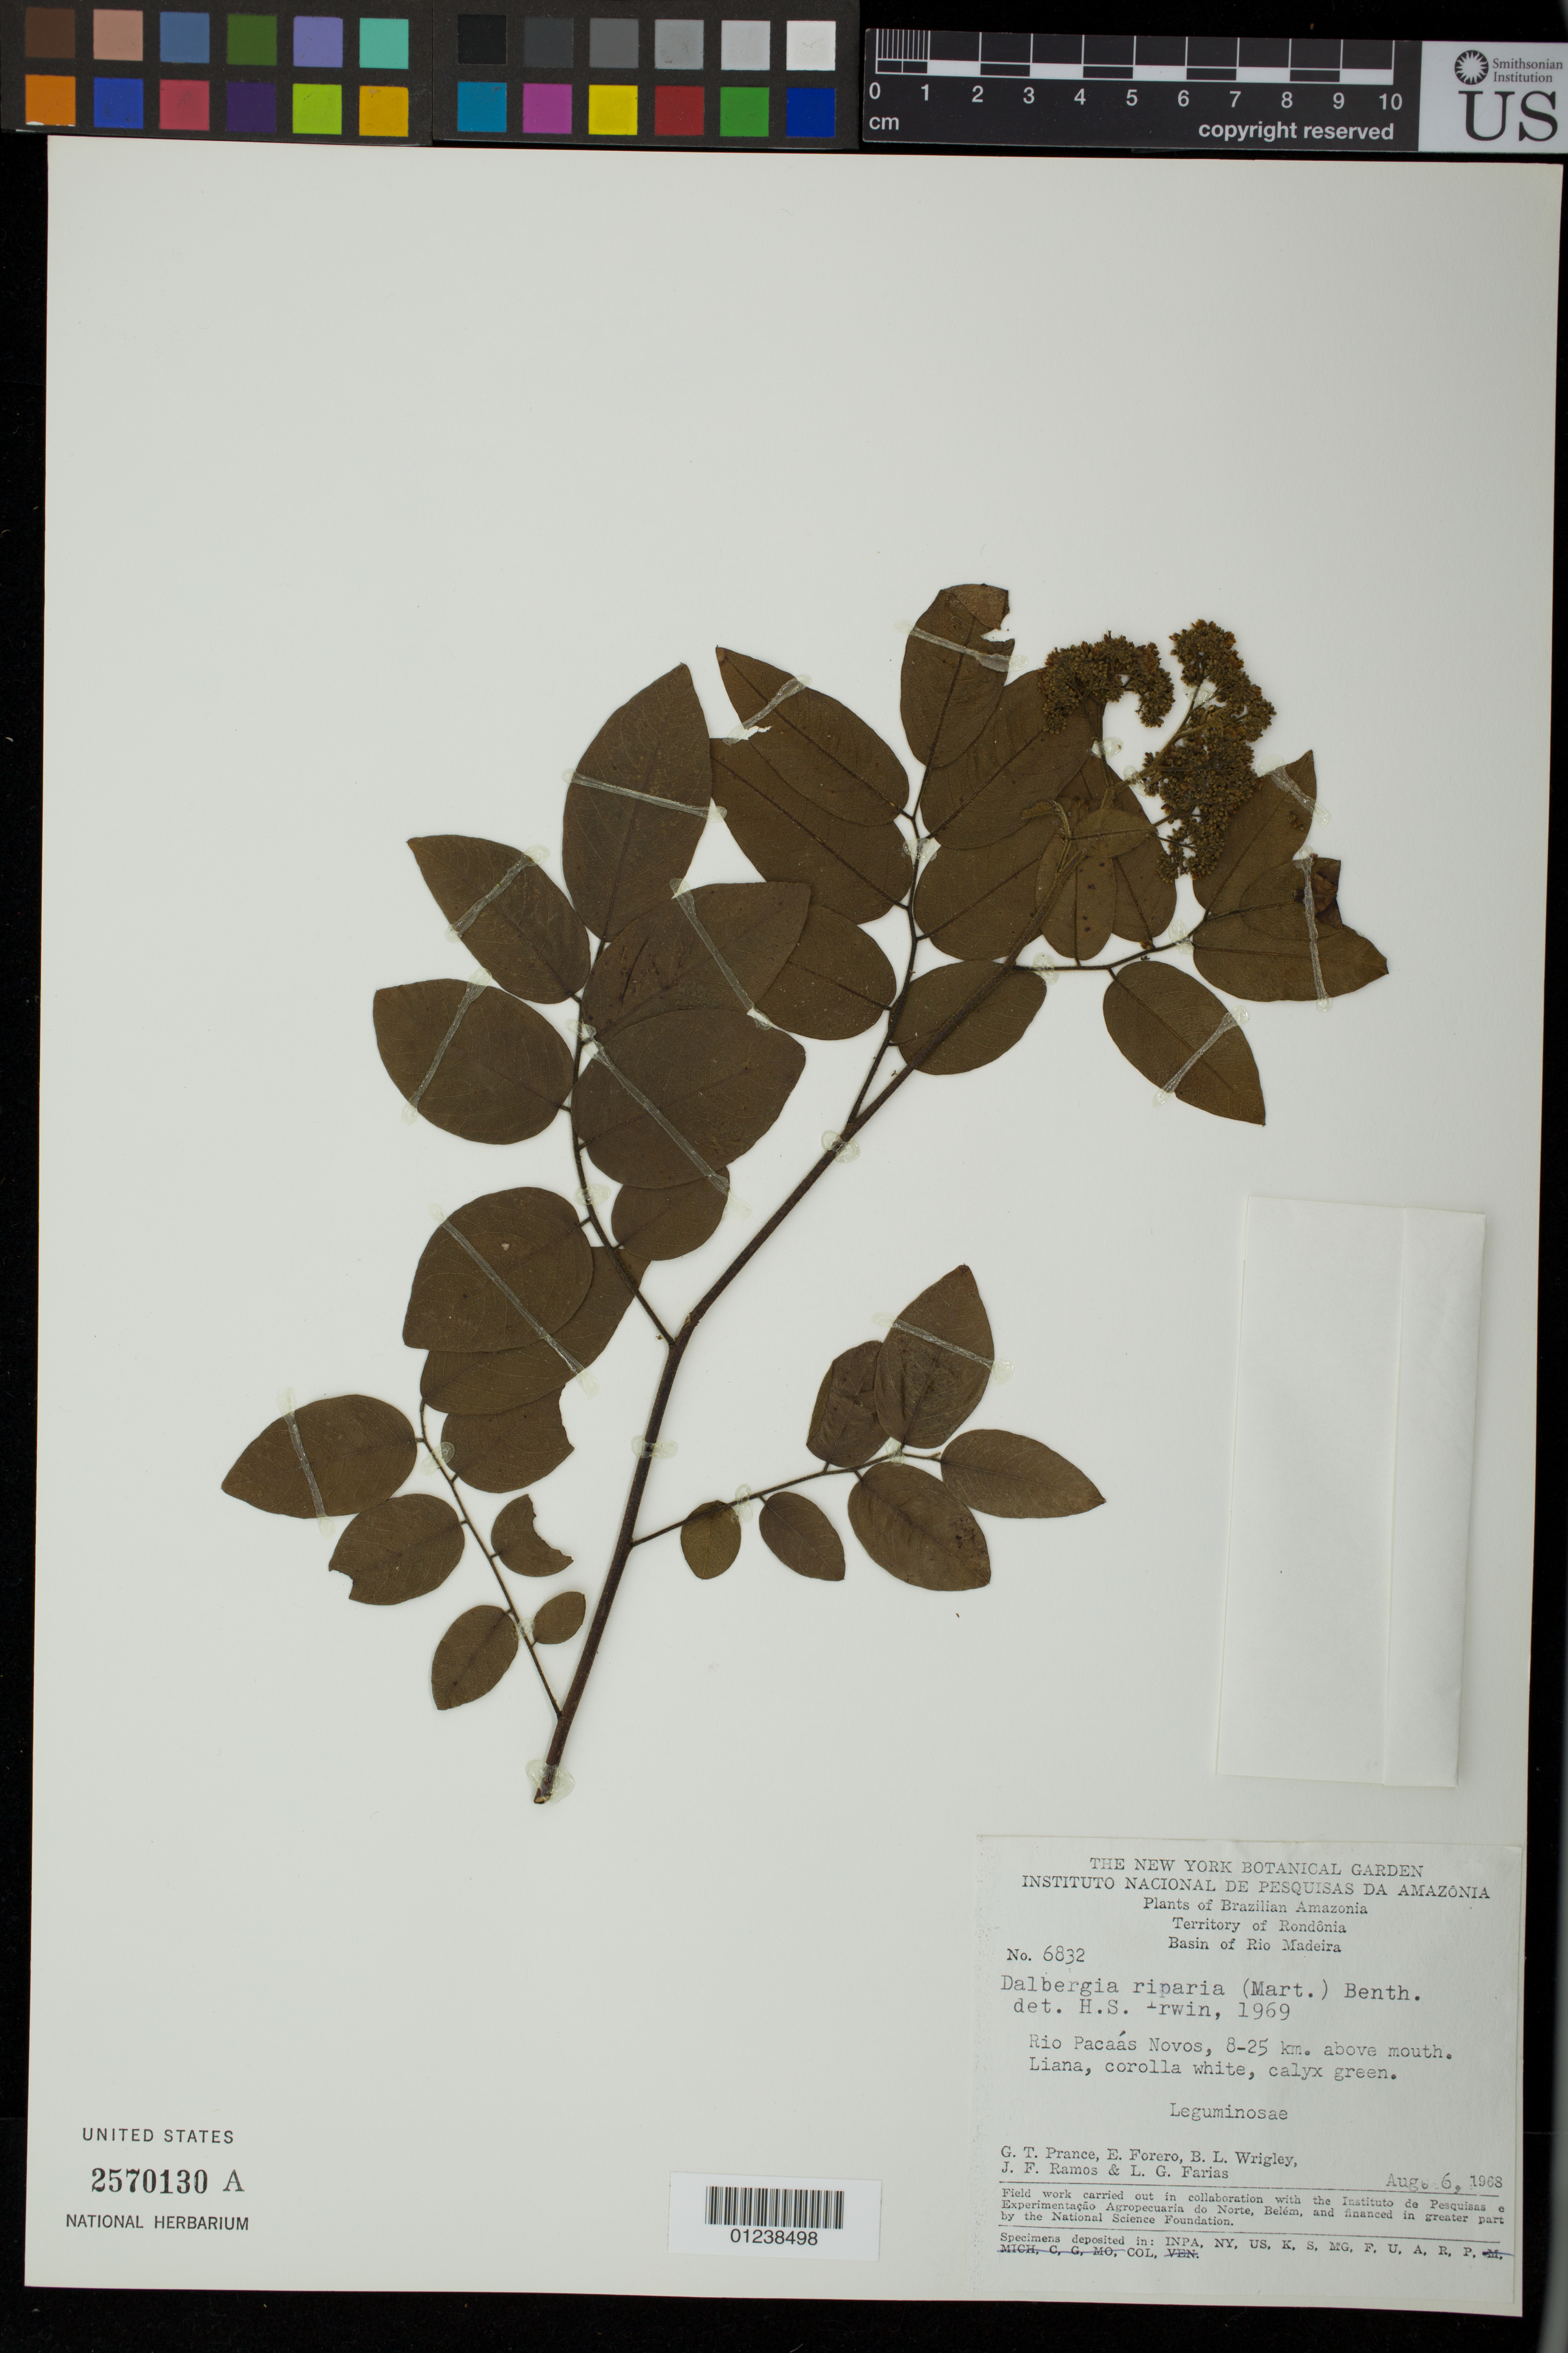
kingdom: Plantae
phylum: Tracheophyta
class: Magnoliopsida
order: Fabales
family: Fabaceae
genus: Dalbergia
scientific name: Dalbergia riparia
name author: (Mart.) Benth.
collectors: G. T. Prance, E. Forero, B. L. Wrigley, J. F. Ramos & L. G. Farias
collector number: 6832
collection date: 1968-08-06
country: Brazil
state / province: Rondonia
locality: Basin of Rio Madeira.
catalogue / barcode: US 2570130